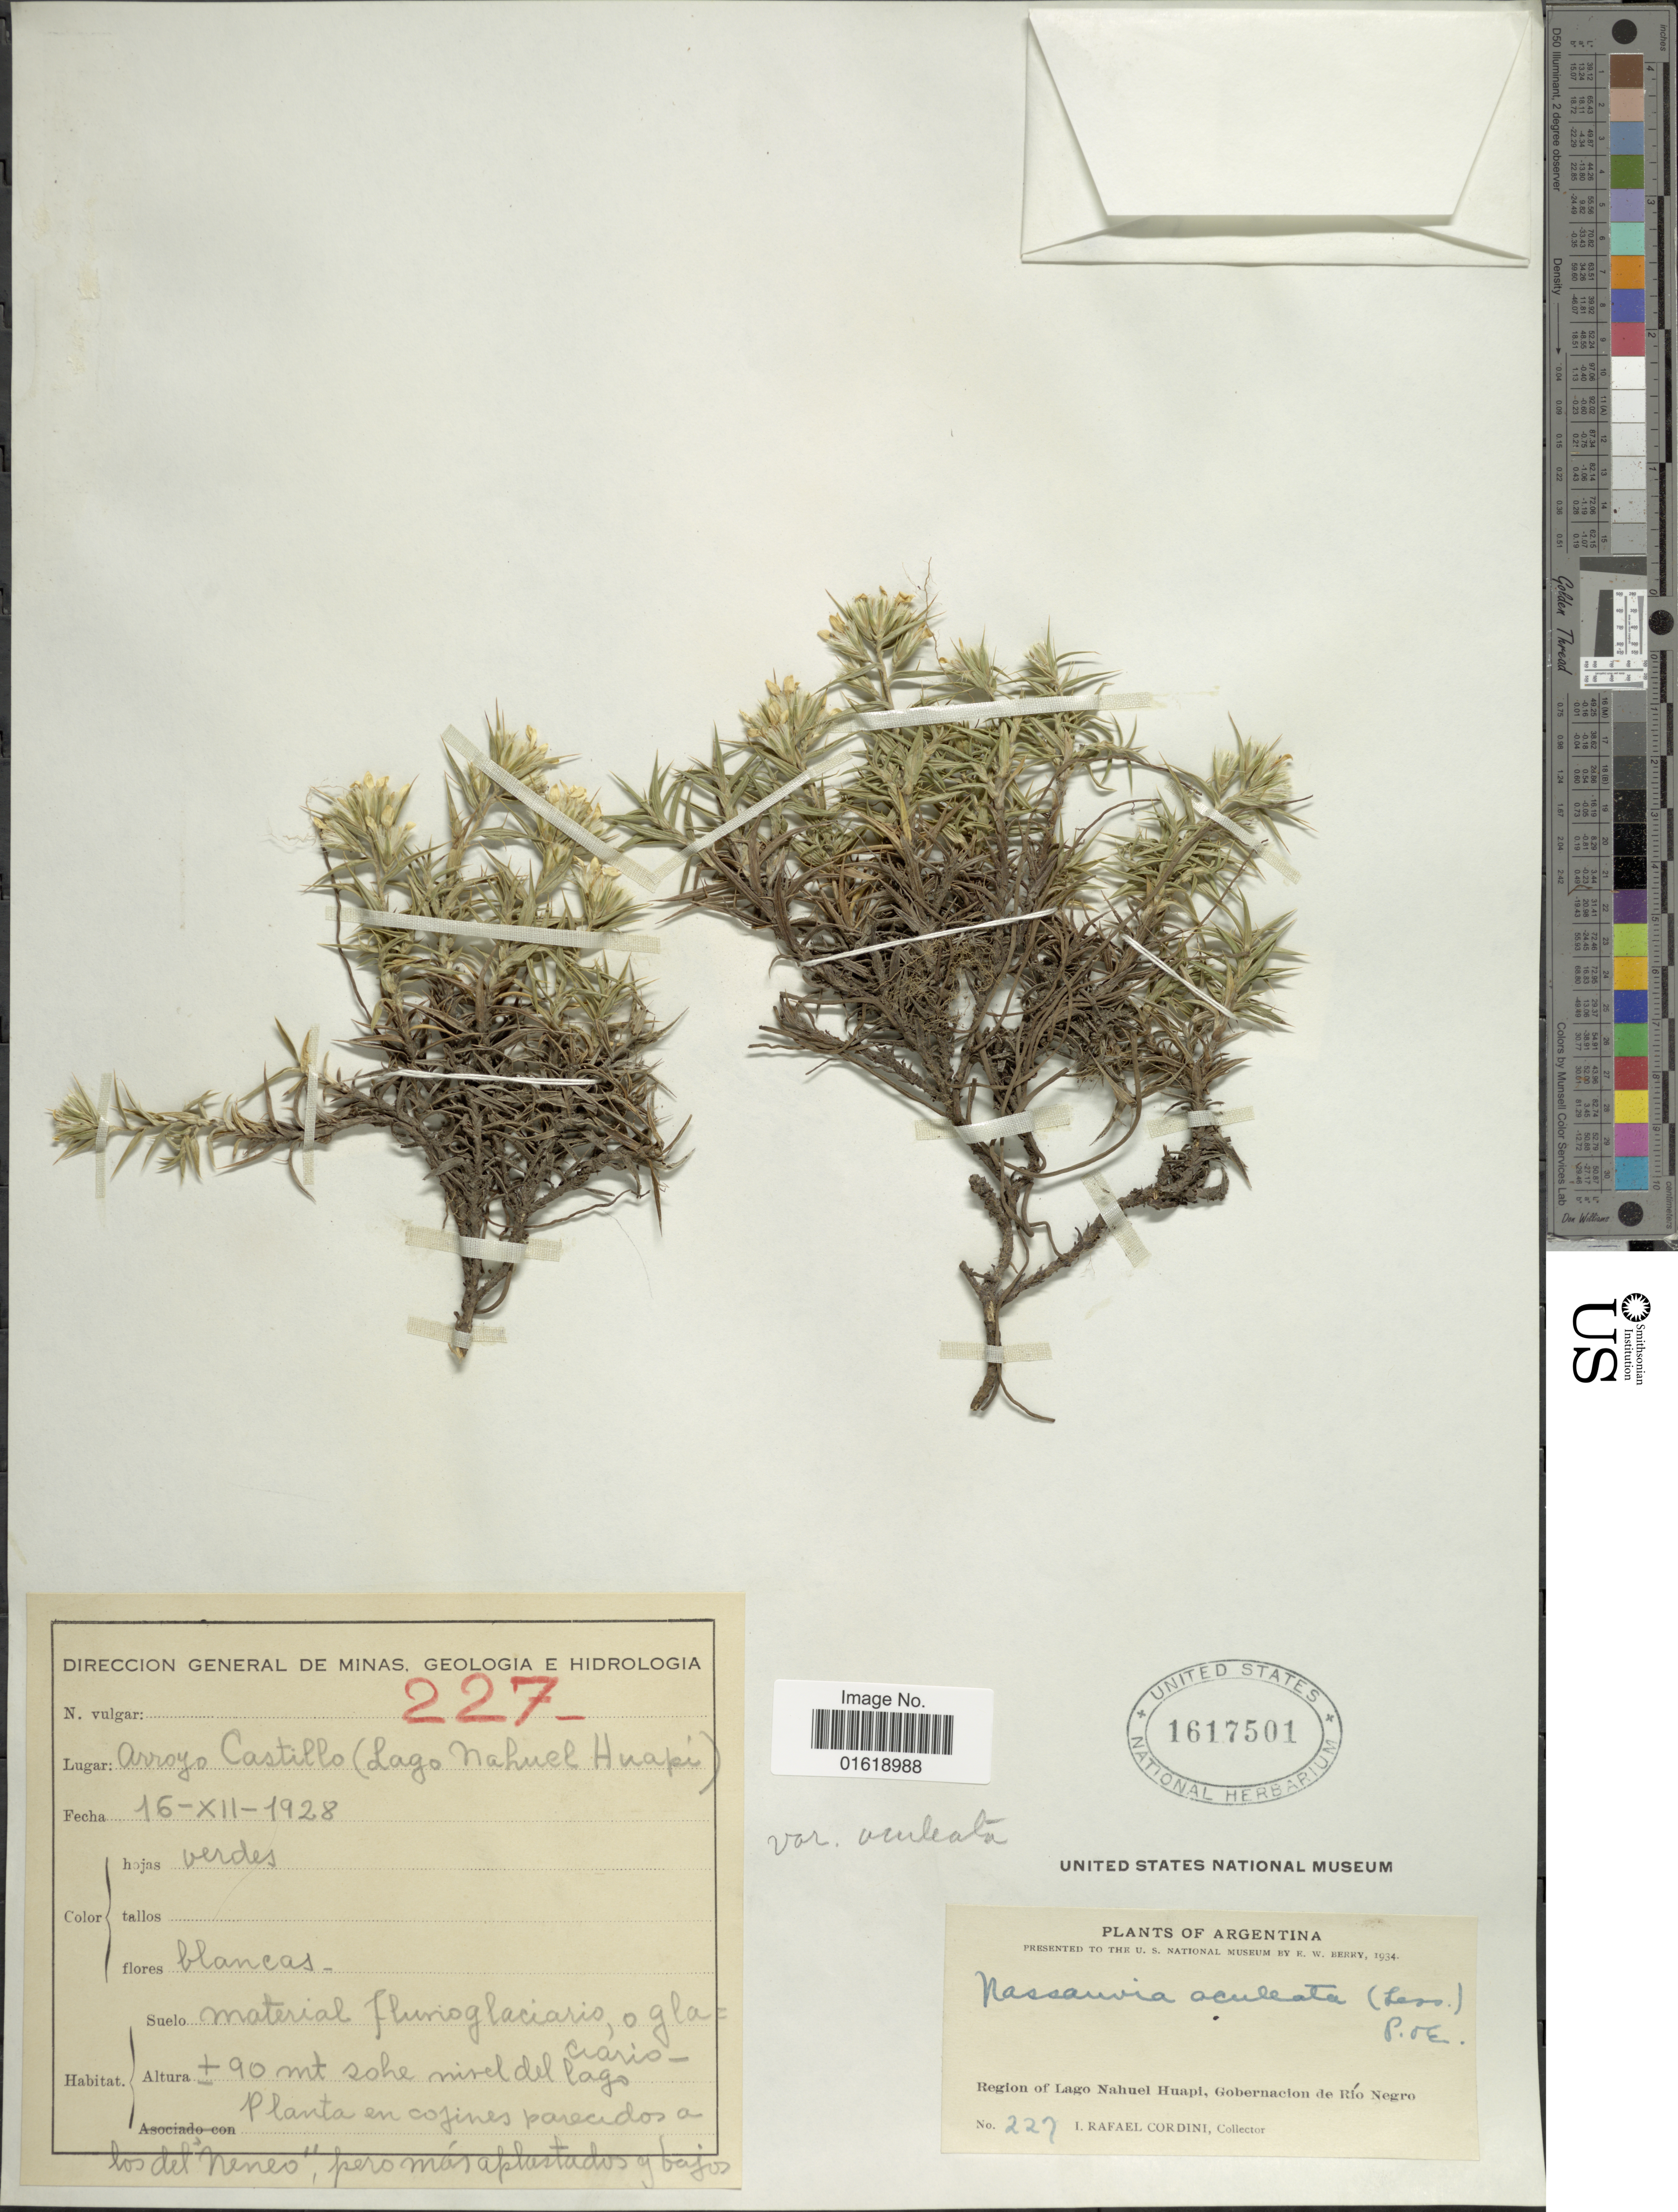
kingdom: Plantae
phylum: Tracheophyta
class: Magnoliopsida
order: Asterales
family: Asteraceae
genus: Nassauvia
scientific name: Nassauvia aculeata var. aculeata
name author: (Less.) Poepp. & Endl.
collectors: I. Cordini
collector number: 227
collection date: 1928-12-16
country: Argentina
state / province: Rio Negro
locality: Region of Lago Nahuel Huapi, Gobernacion de Río Negro.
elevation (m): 90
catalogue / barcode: US 1617501